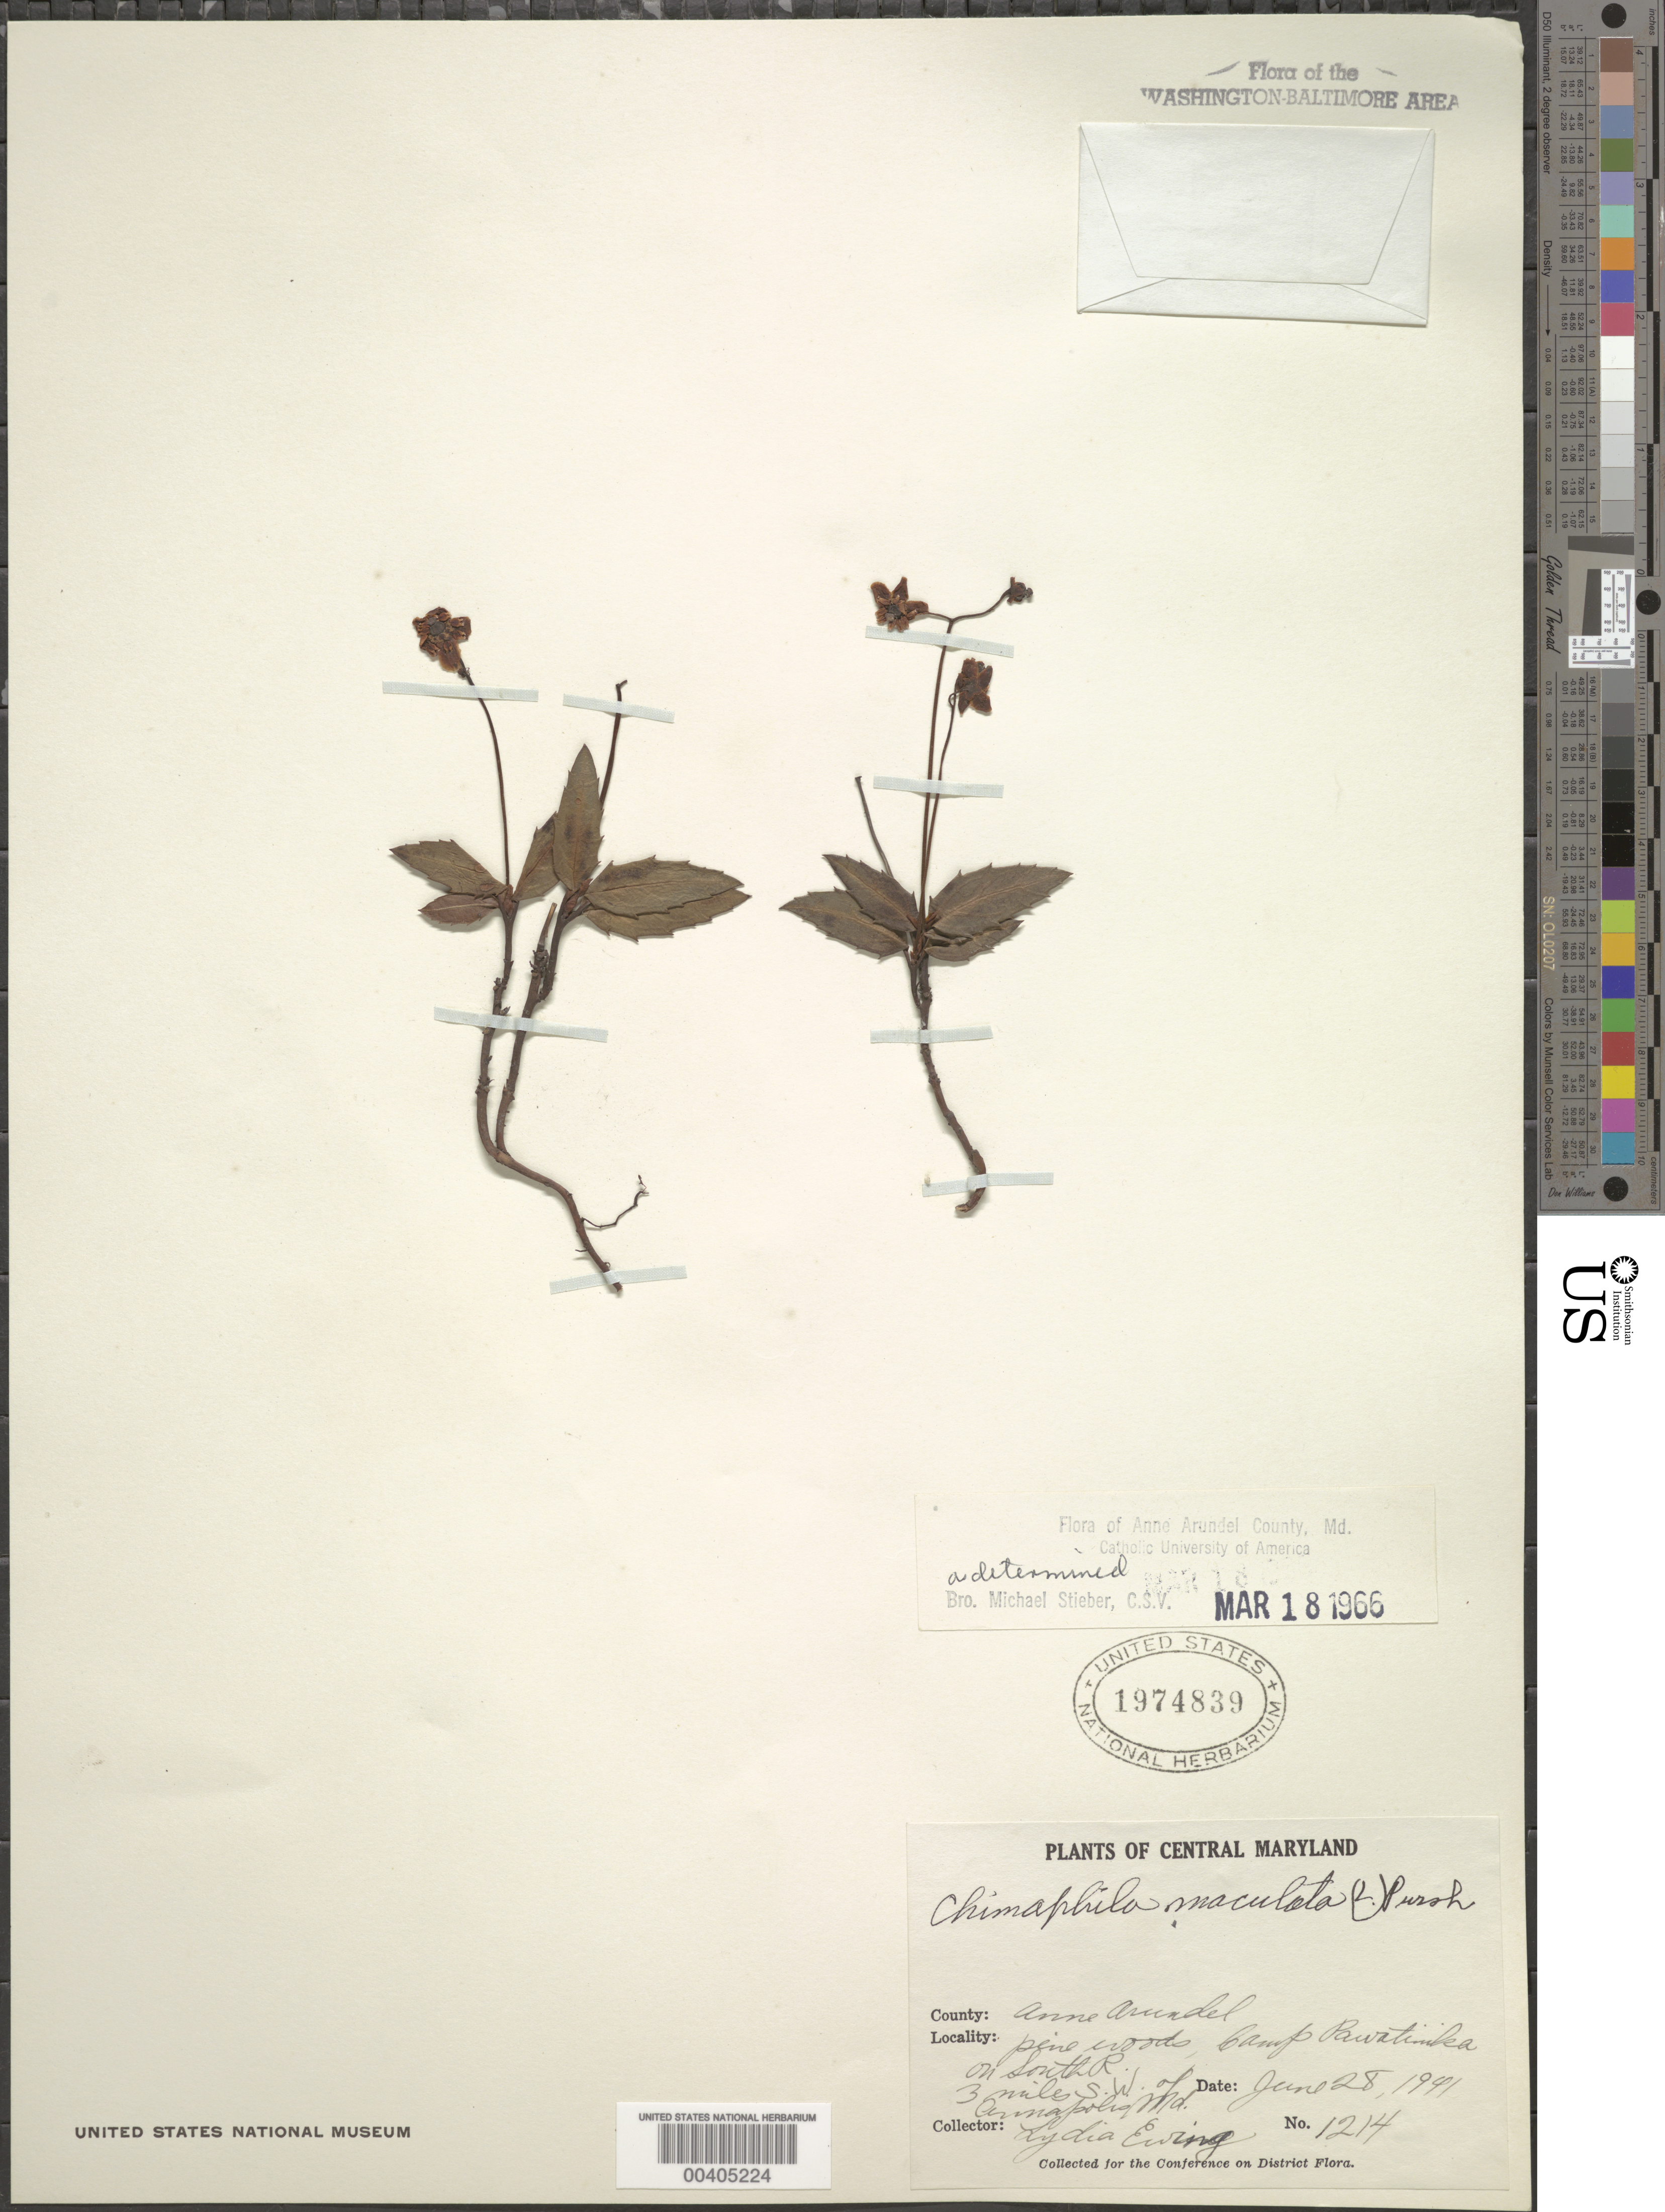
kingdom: Plantae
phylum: Tracheophyta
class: Magnoliopsida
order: Ericales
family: Ericaceae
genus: Chimaphila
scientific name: Chimaphila maculata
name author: (L.) Pursh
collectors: L. Ewing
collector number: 1214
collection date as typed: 28 Jun 1941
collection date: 1941-06-28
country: United States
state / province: Maryland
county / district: Anne Arundel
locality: Camp Pawatinka on south railroad, southwest of Annapolis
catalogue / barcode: US 1974839